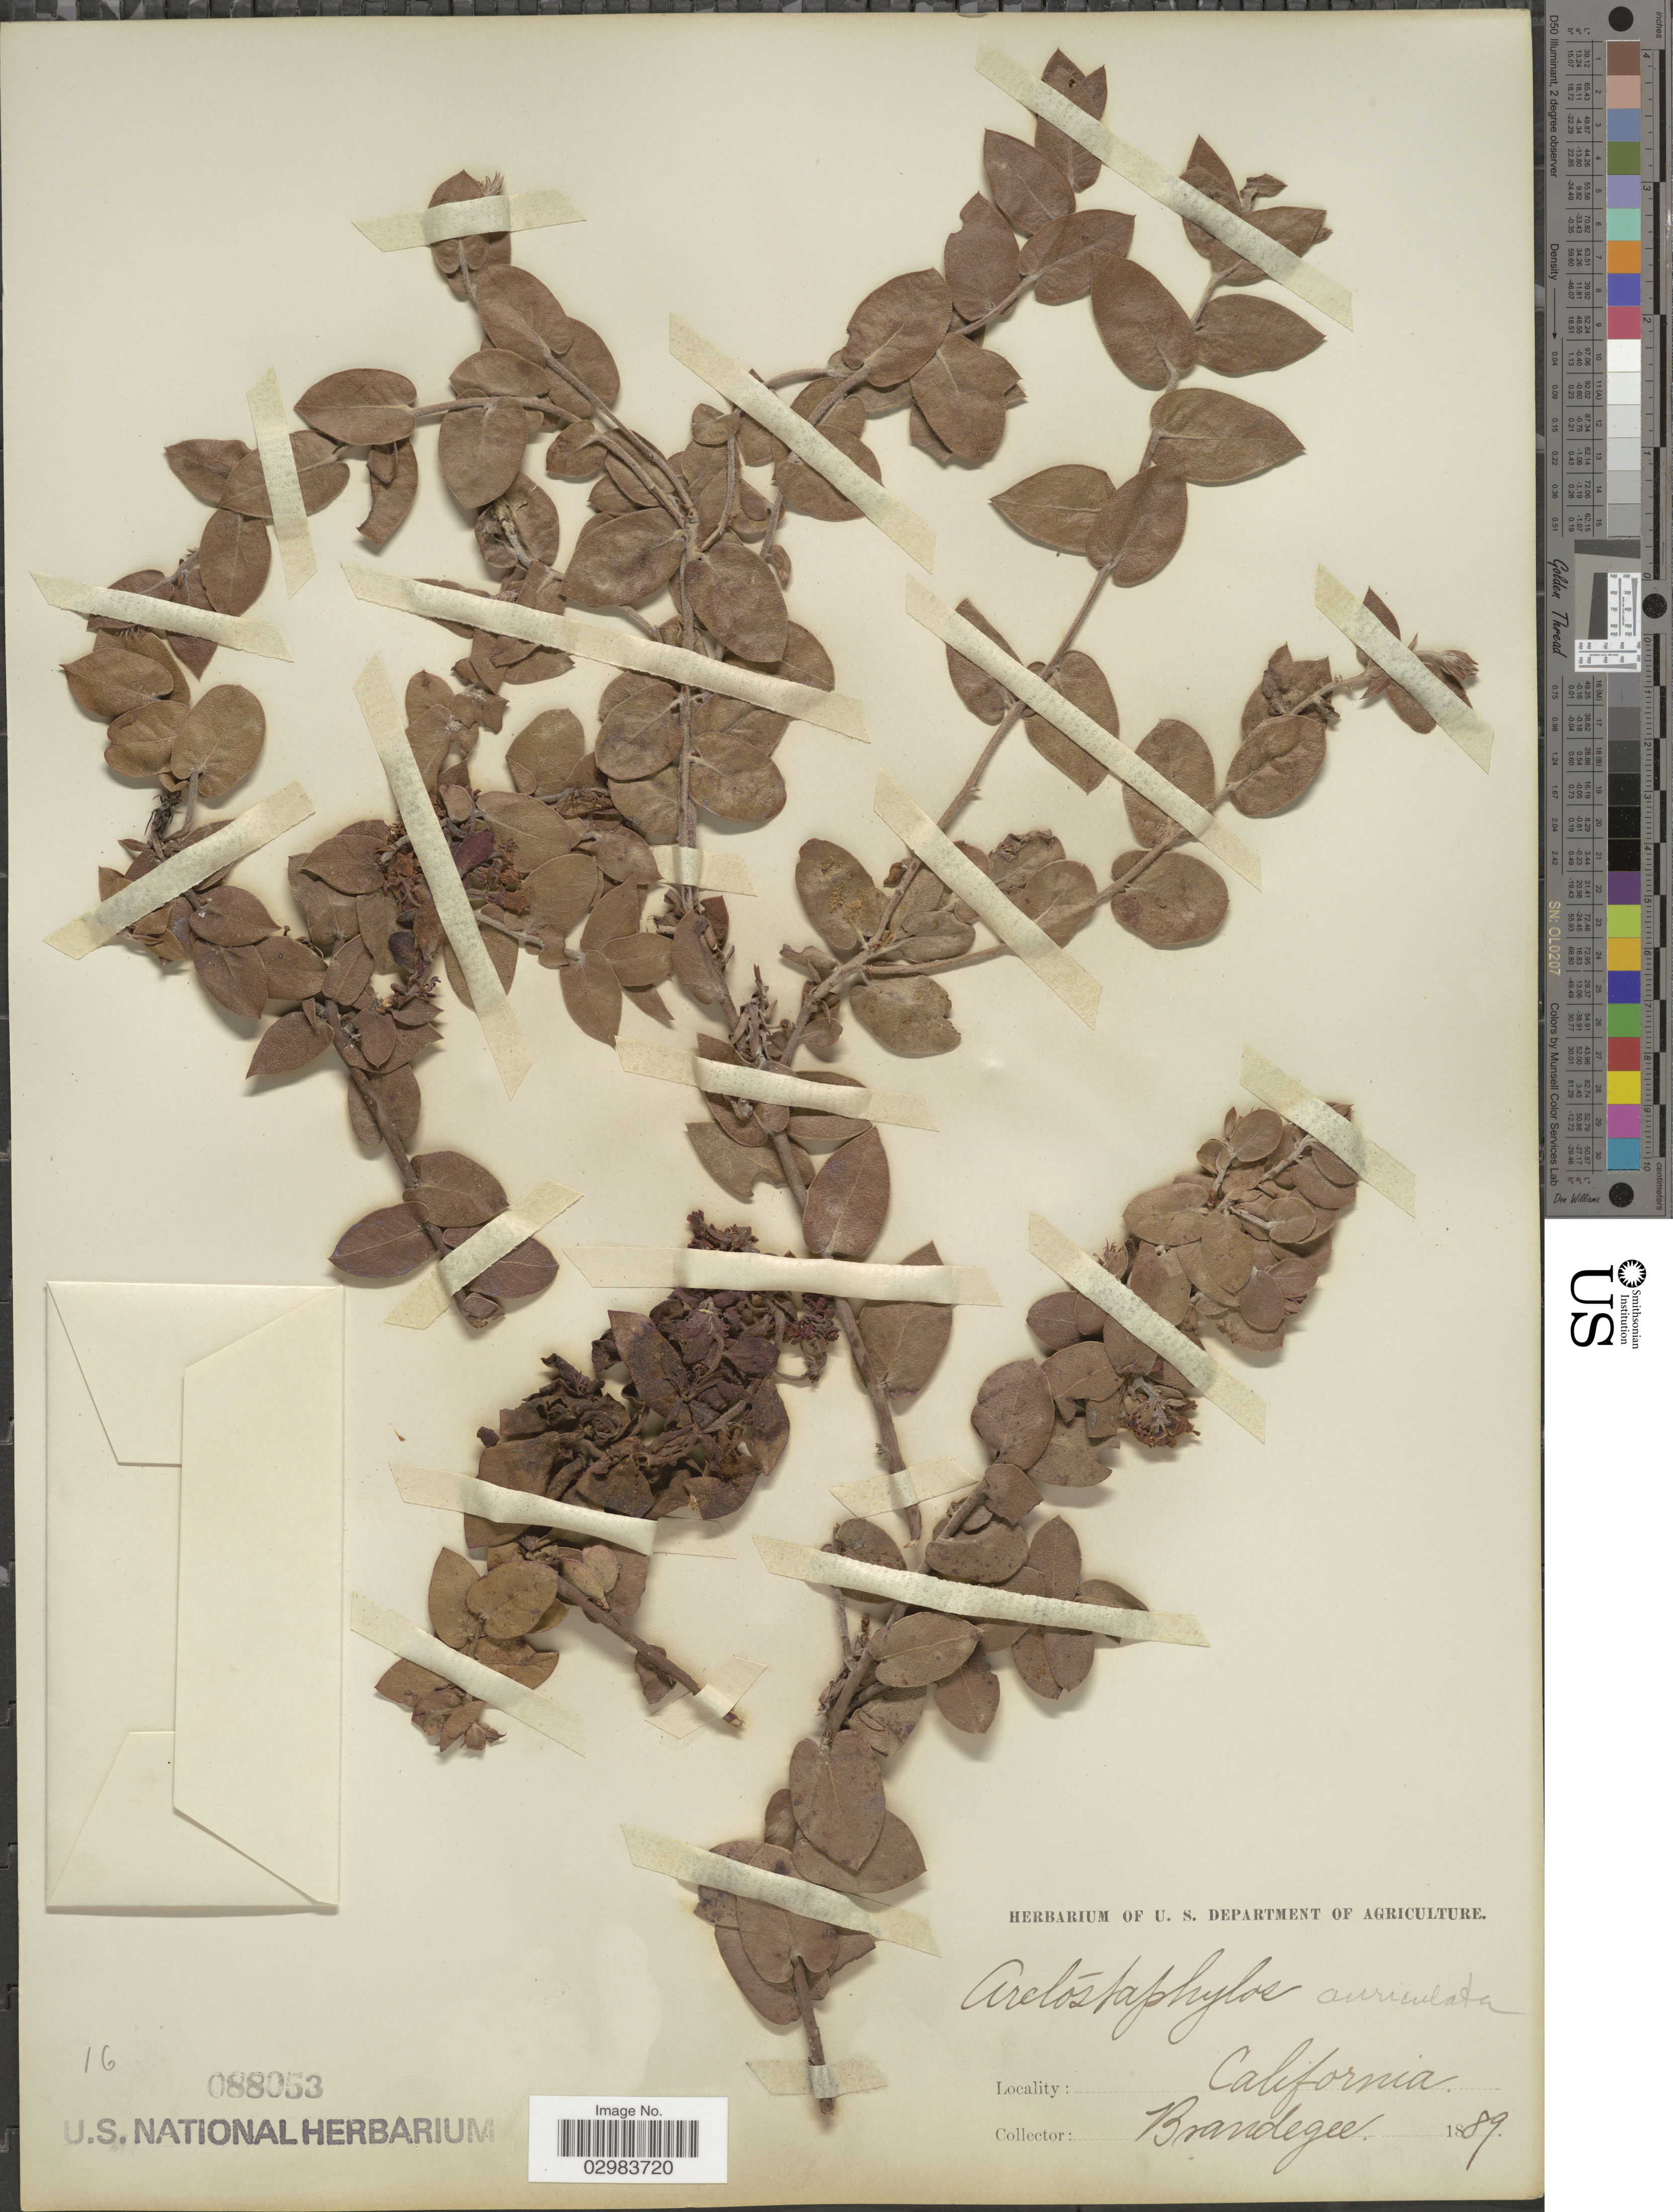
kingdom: Plantae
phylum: Tracheophyta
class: Magnoliopsida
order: Ericales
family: Ericaceae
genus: Arctostaphylos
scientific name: Arctostaphylos auriculata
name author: Eastw.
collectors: -- Brandegee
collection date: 1889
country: United States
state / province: California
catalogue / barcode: US 88053